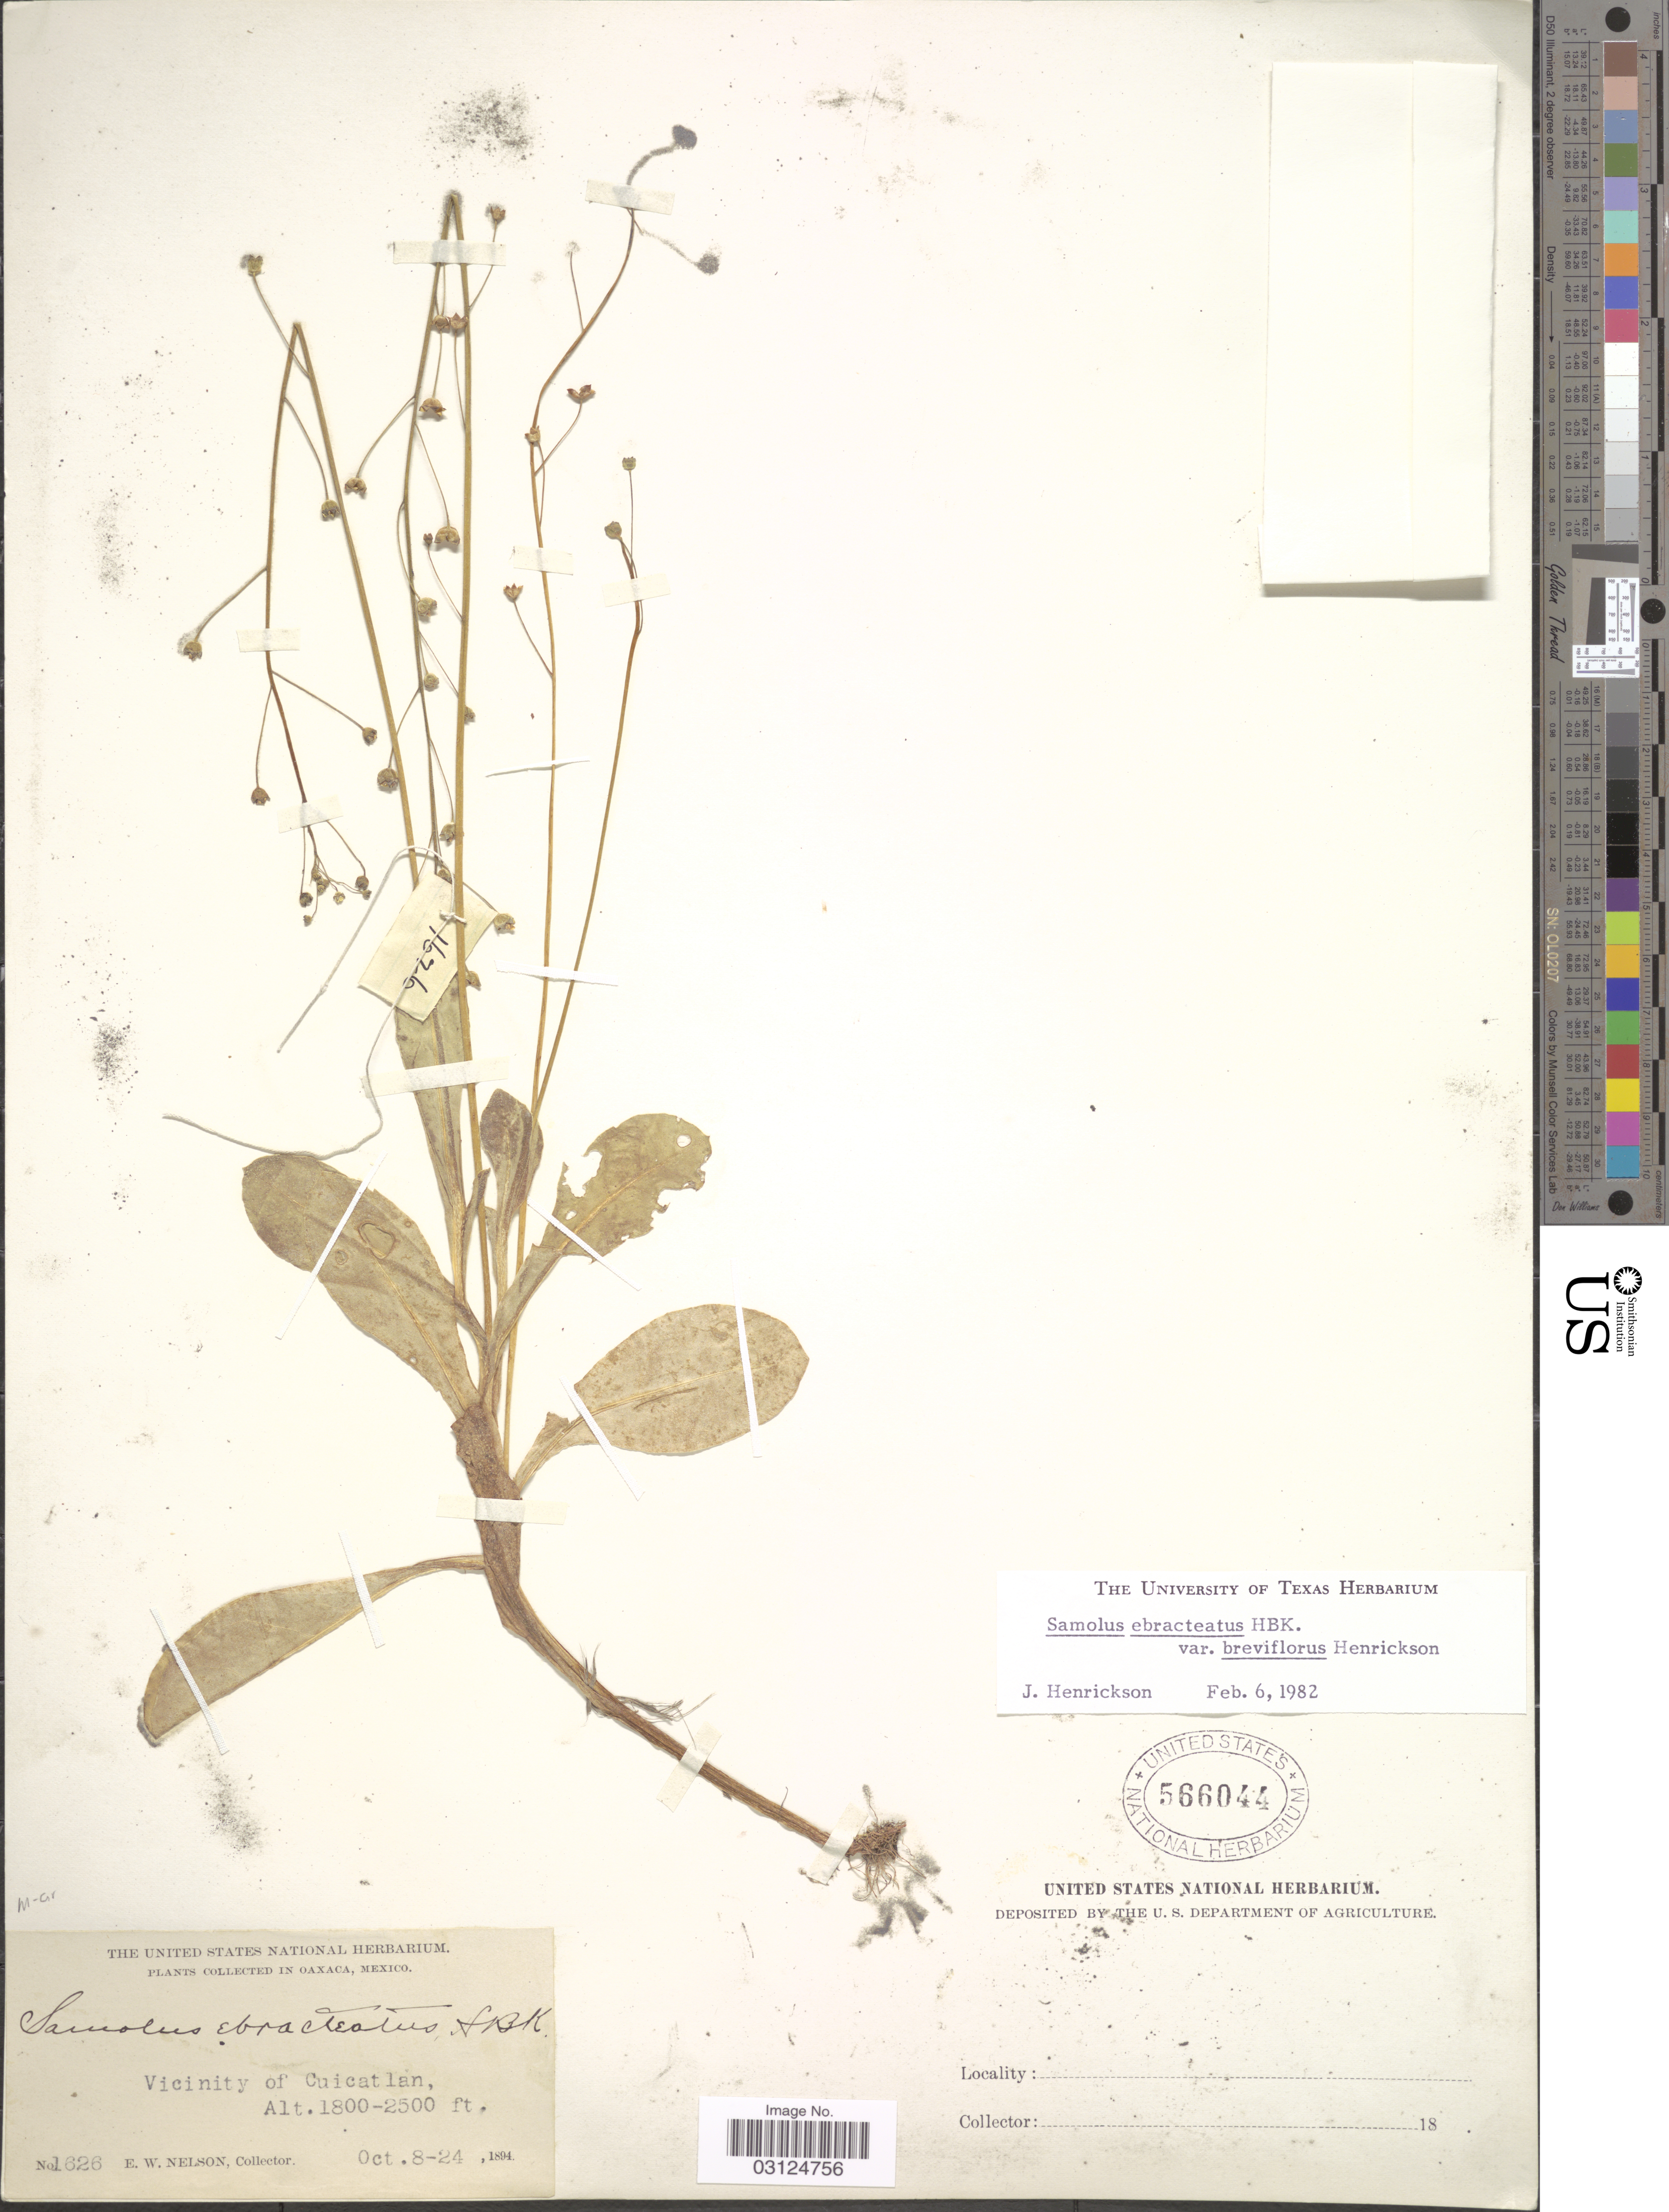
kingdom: Plantae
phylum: Tracheophyta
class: Magnoliopsida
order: Ericales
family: Primulaceae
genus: Samolus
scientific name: Samolus ebracteatus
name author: Kunth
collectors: E. W. Nelson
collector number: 1626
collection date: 1894-10-08/1894-10-24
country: Mexico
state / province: Oaxaca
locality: Vicinity of Cuicatlan.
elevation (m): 549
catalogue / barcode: US 566044